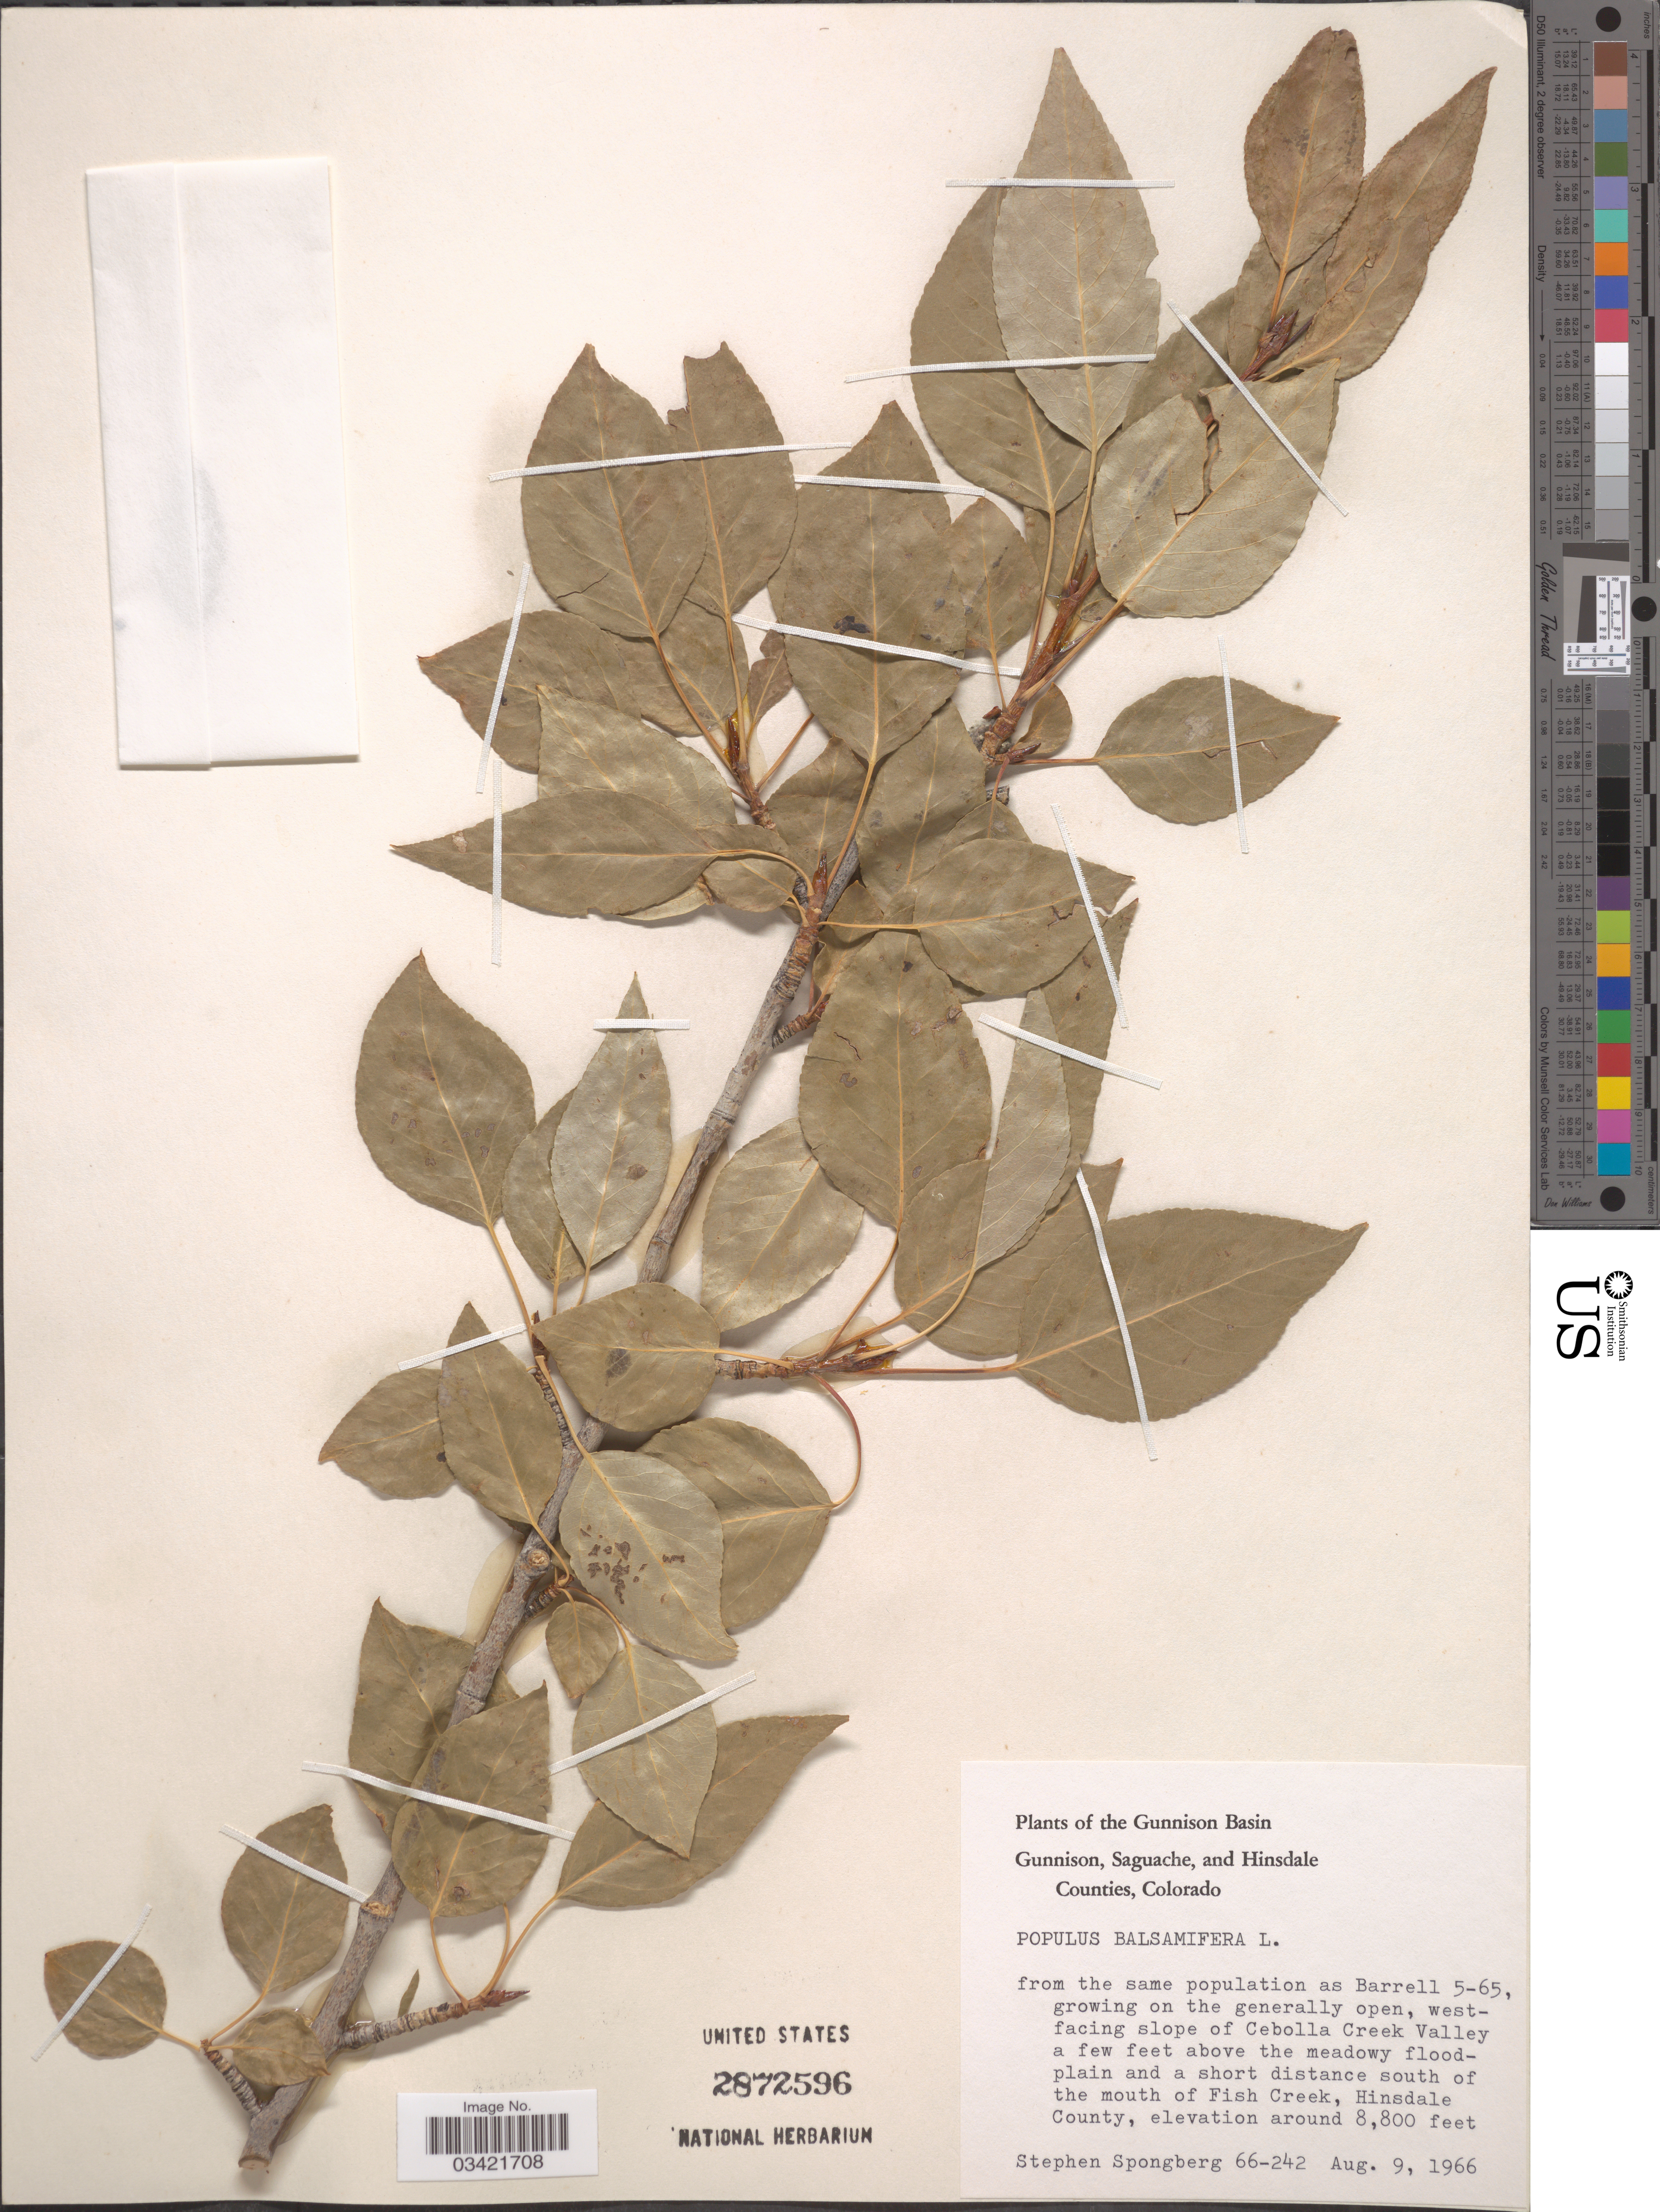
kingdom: Plantae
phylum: Tracheophyta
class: Magnoliopsida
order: Malpighiales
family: Salicaceae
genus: Populus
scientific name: Populus balsamifera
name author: L.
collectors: S. A.Spongberg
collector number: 66-242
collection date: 1966-08-09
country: United States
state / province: Colorado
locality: The Gunnison Basin. From the same population as Barrell 5-65, growing on the generally open, west-facing slope of Cebolla Creek Valley a few feet above the meadowy floodplain and a short distance south of the mouth of Fish Creek, Hinsdale County.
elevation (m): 2682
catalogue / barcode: US 2872596